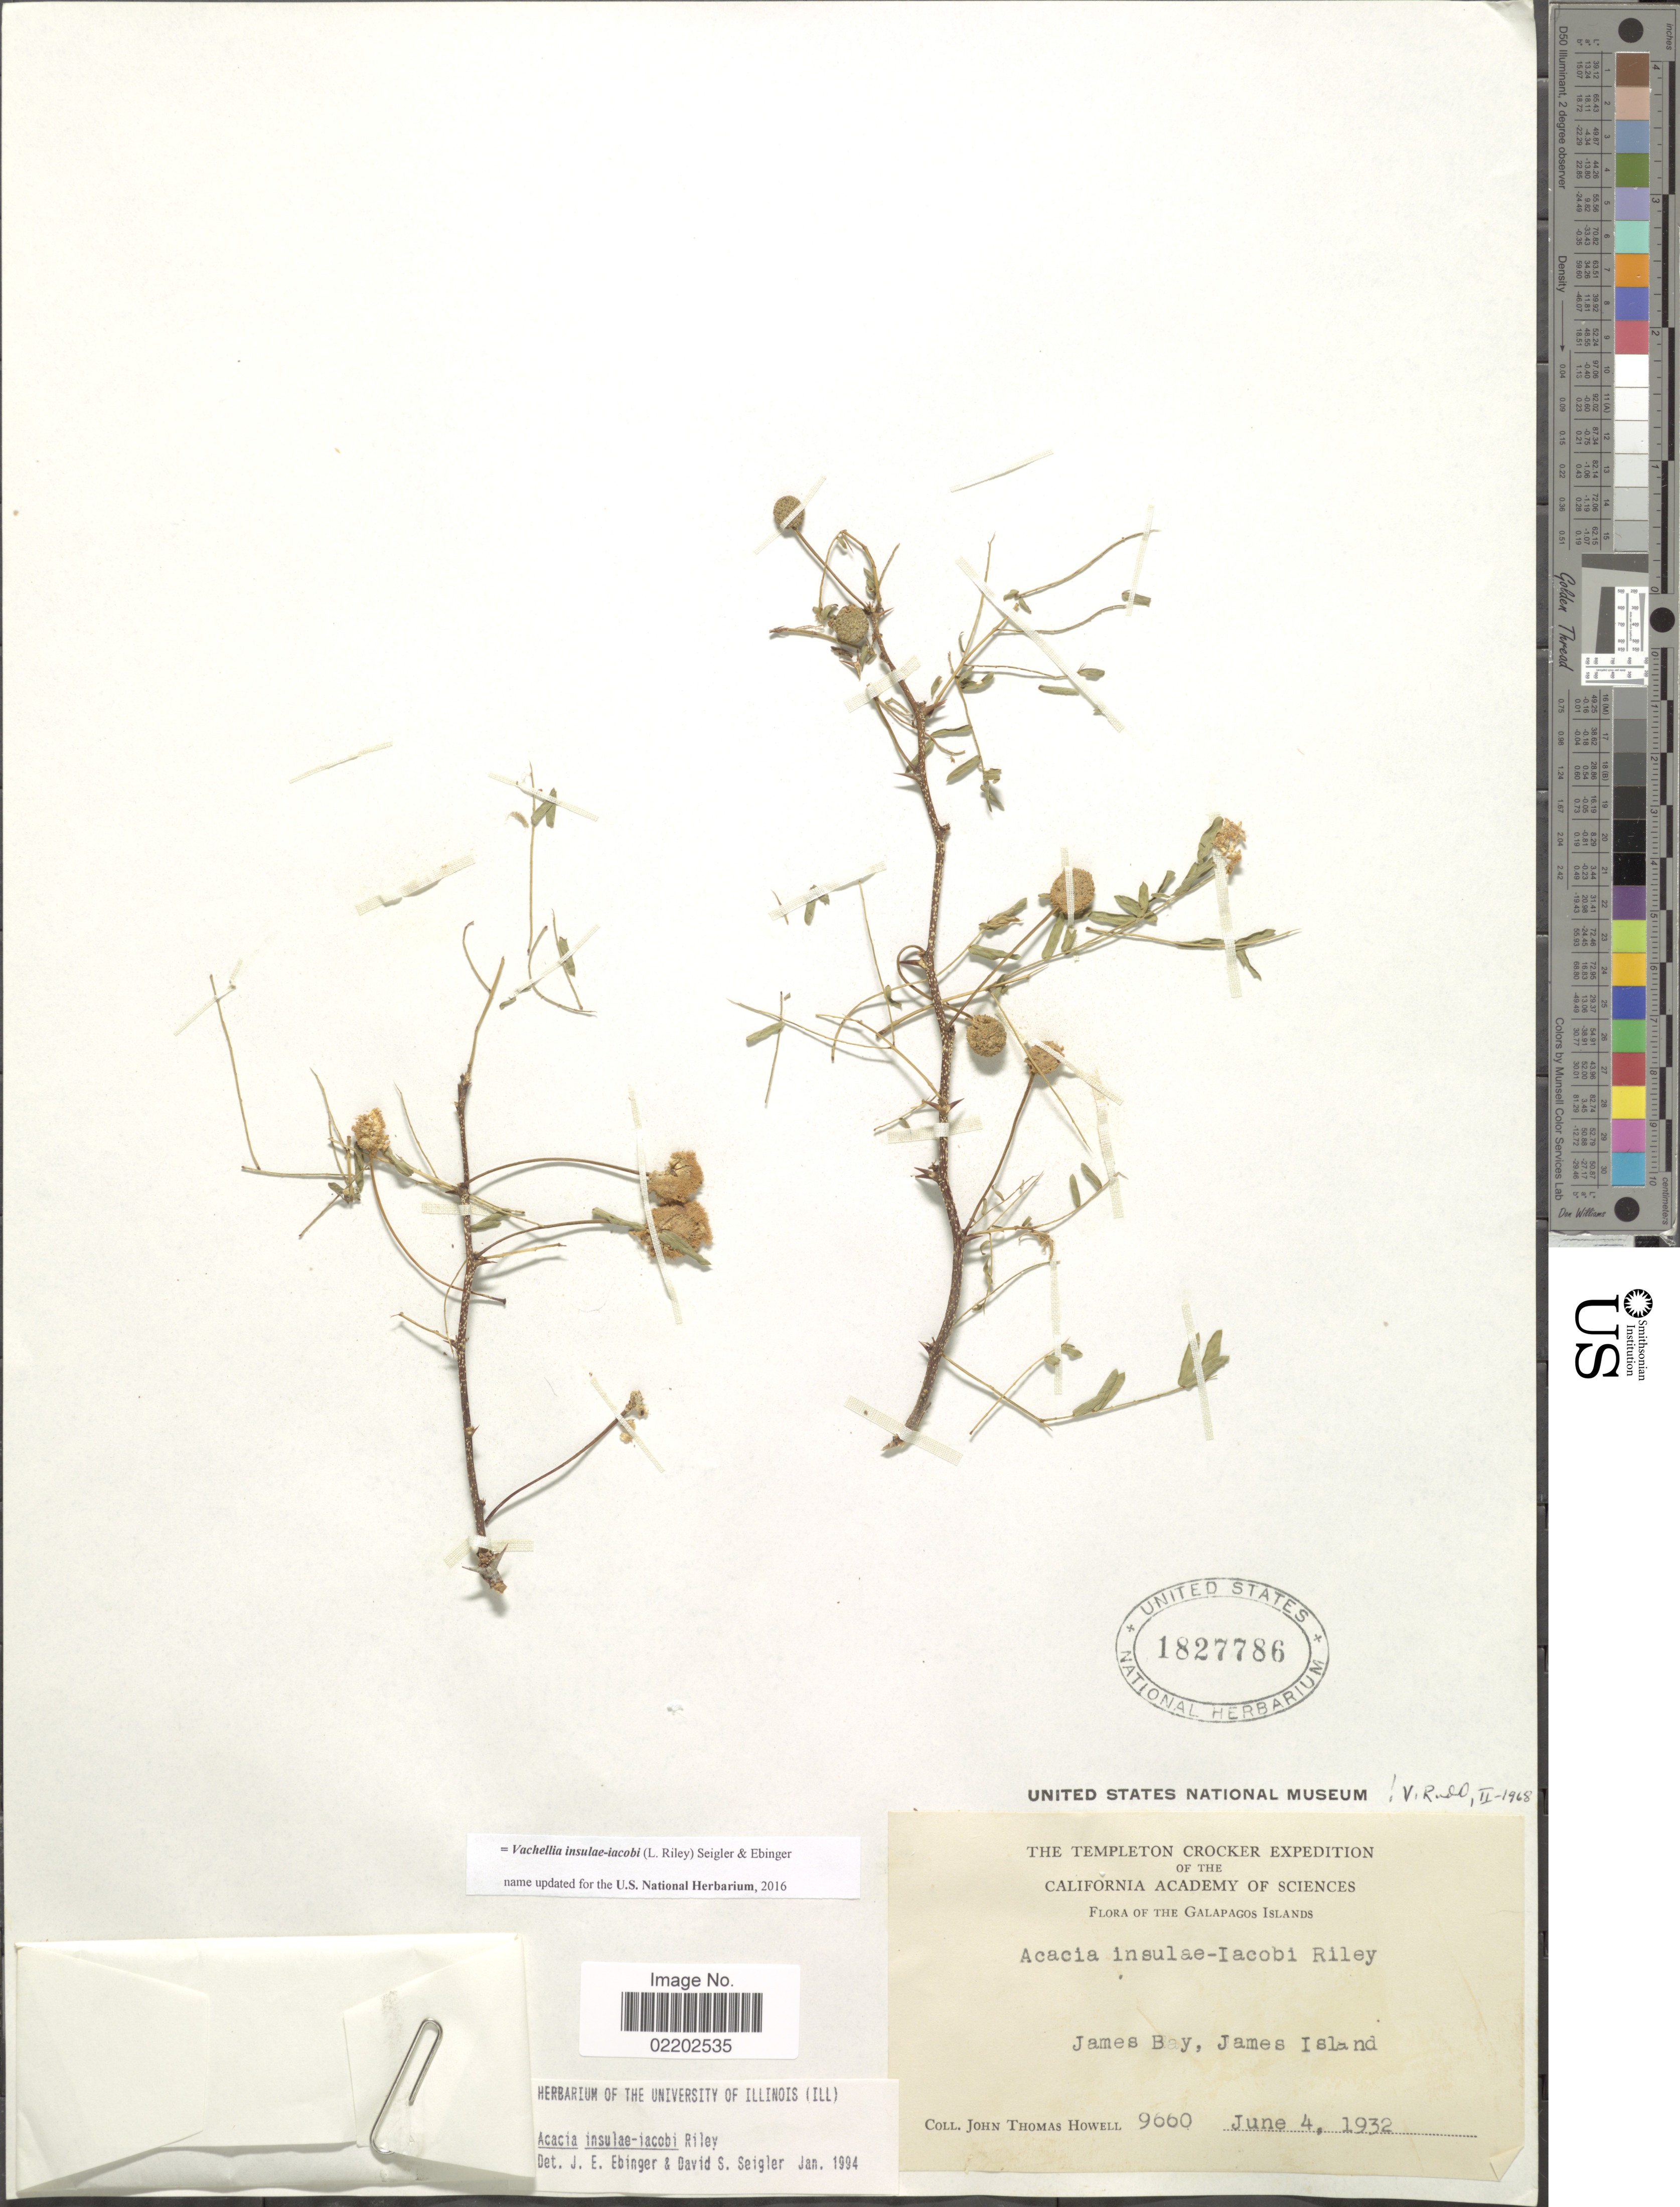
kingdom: Plantae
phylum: Tracheophyta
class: Magnoliopsida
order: Fabales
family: Fabaceae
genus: Vachellia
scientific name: Vachellia insulae-iacobi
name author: (Riley) Seigler & Ebinger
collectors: J. T. Howell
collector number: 9660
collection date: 1932-06-04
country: Ecuador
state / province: Colón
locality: Galapagos island, James Bay, James Island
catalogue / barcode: US 1827786